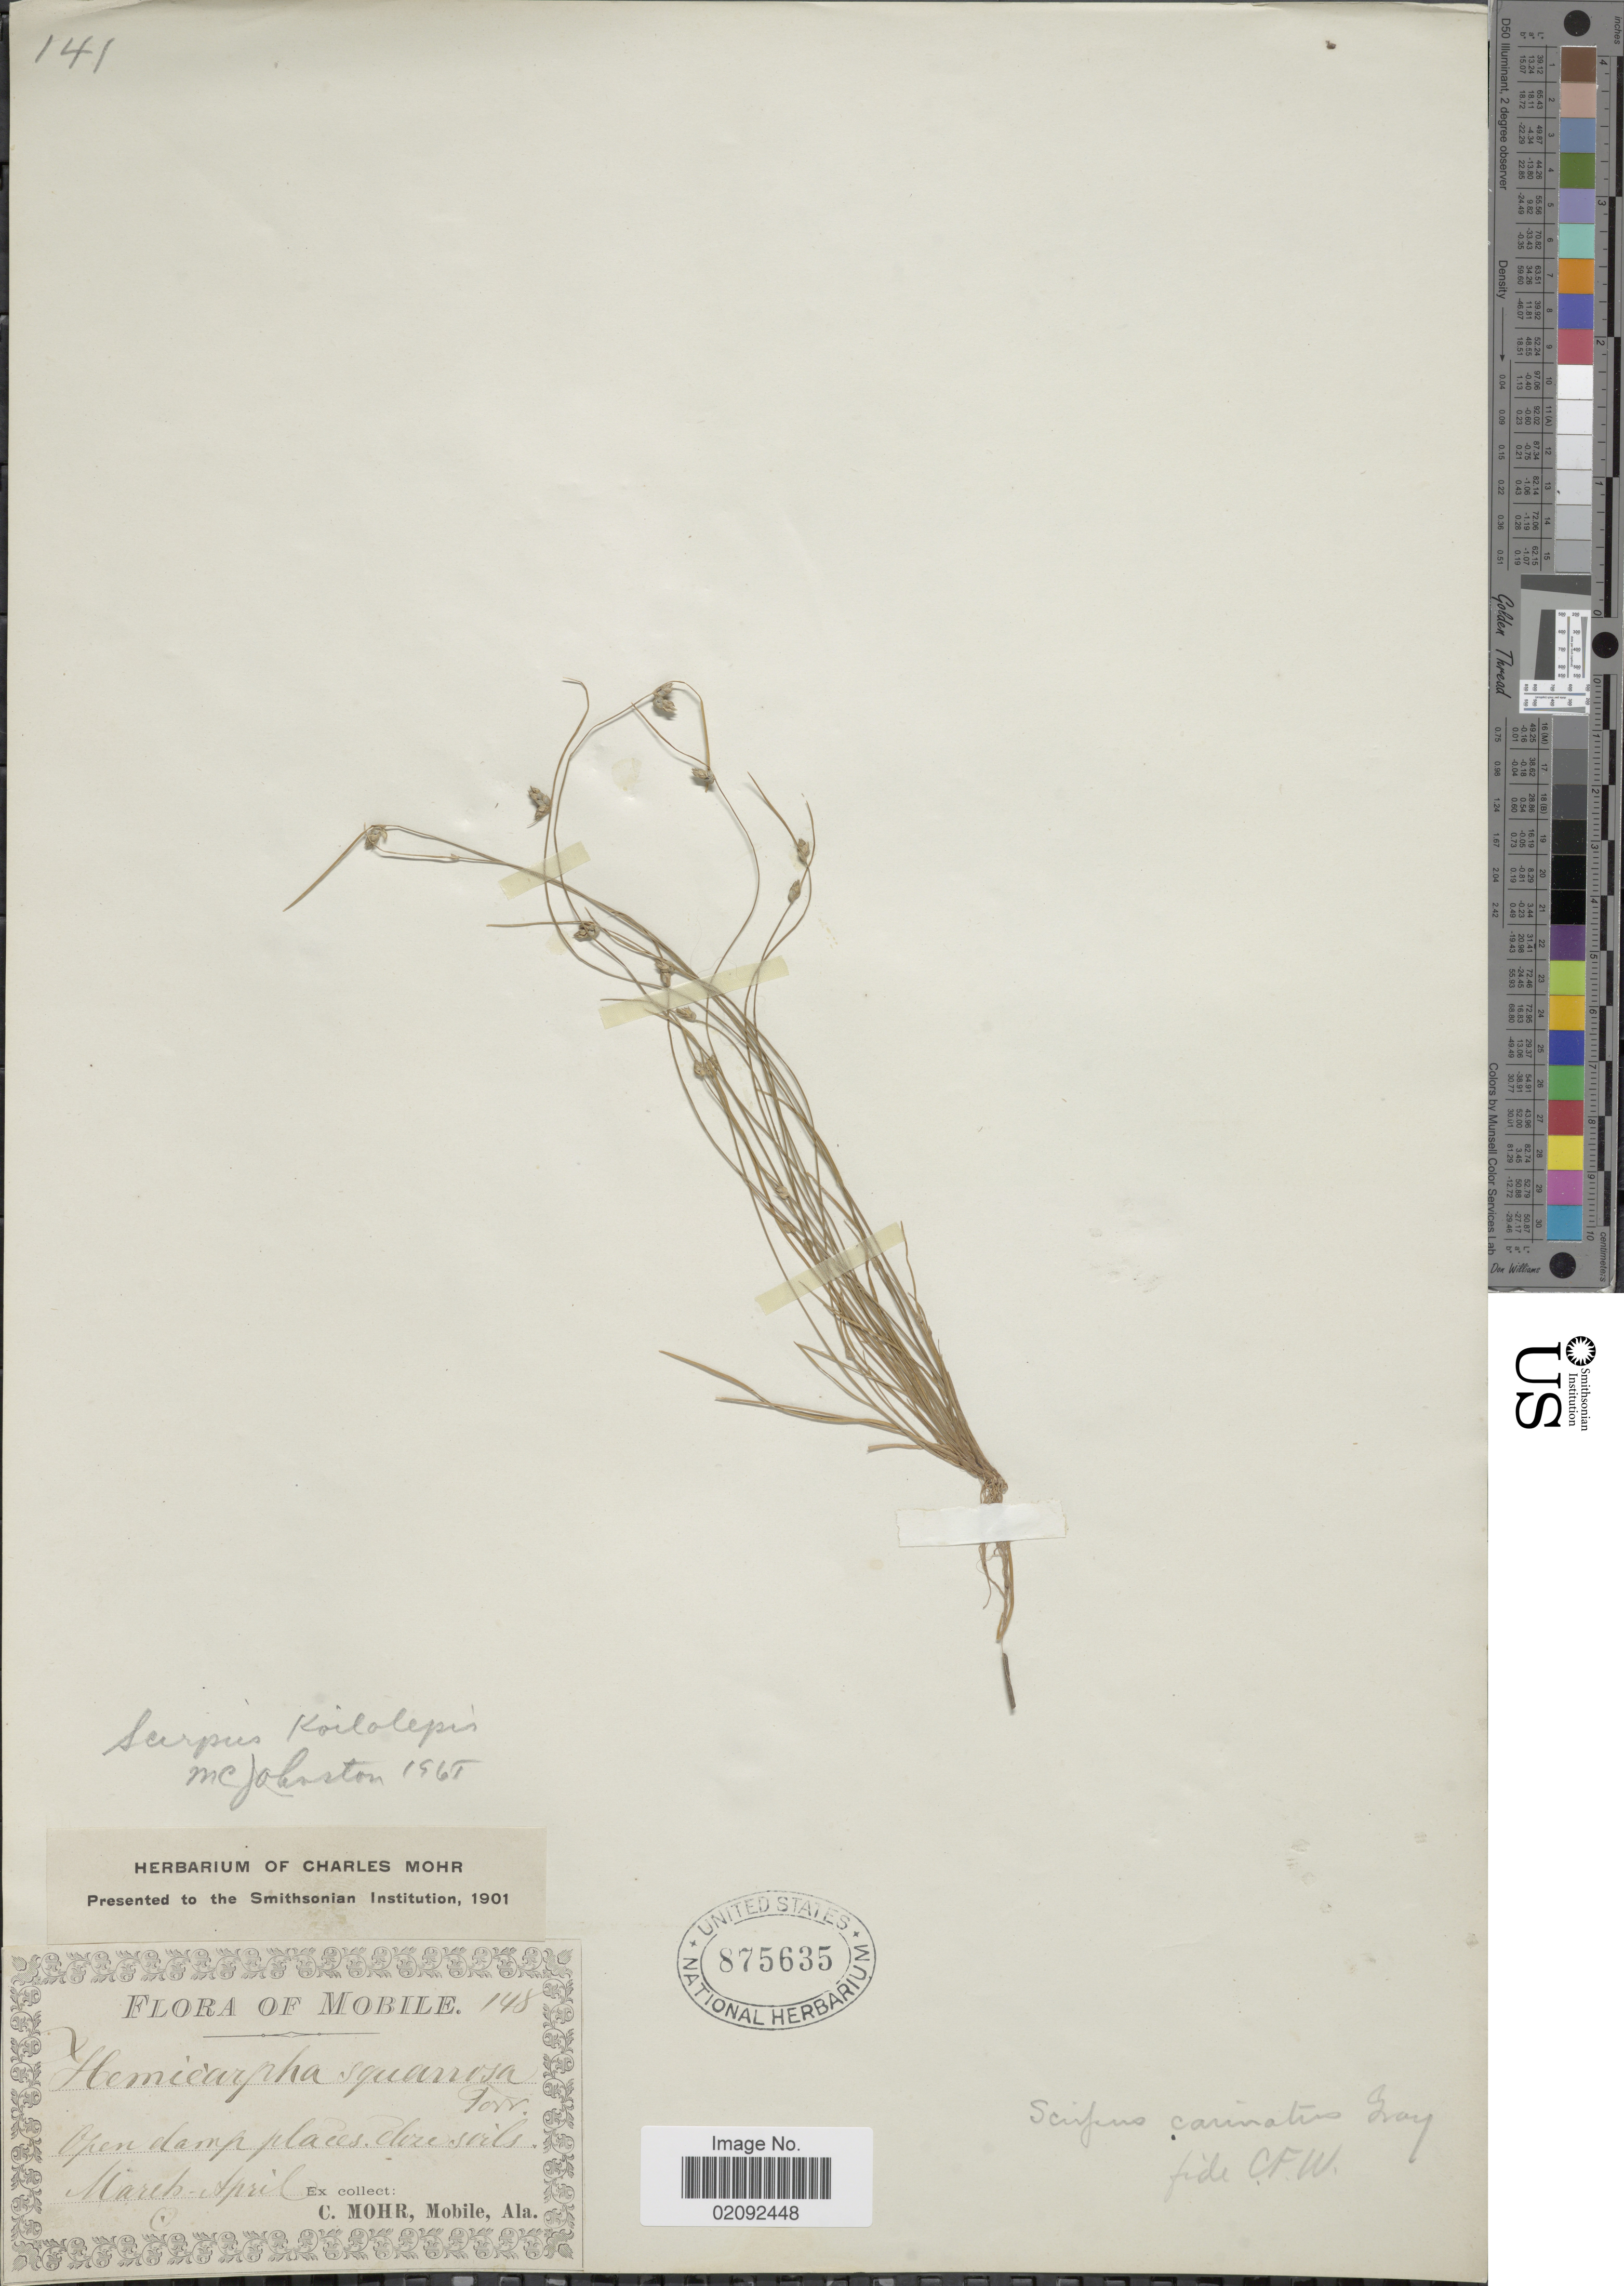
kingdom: Plantae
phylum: Tracheophyta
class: Liliopsida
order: Poales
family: Cyperaceae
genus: Isolepis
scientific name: Isolepis carinata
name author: Hook. & Arn. ex Torr.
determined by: Strong, M. T., (US), Smithsonian Institution - National Museum of Natural History (UNITED STATES)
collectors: C. T. Mohr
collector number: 148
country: United States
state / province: Alabama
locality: Mobile, open damp places.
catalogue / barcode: US 875635